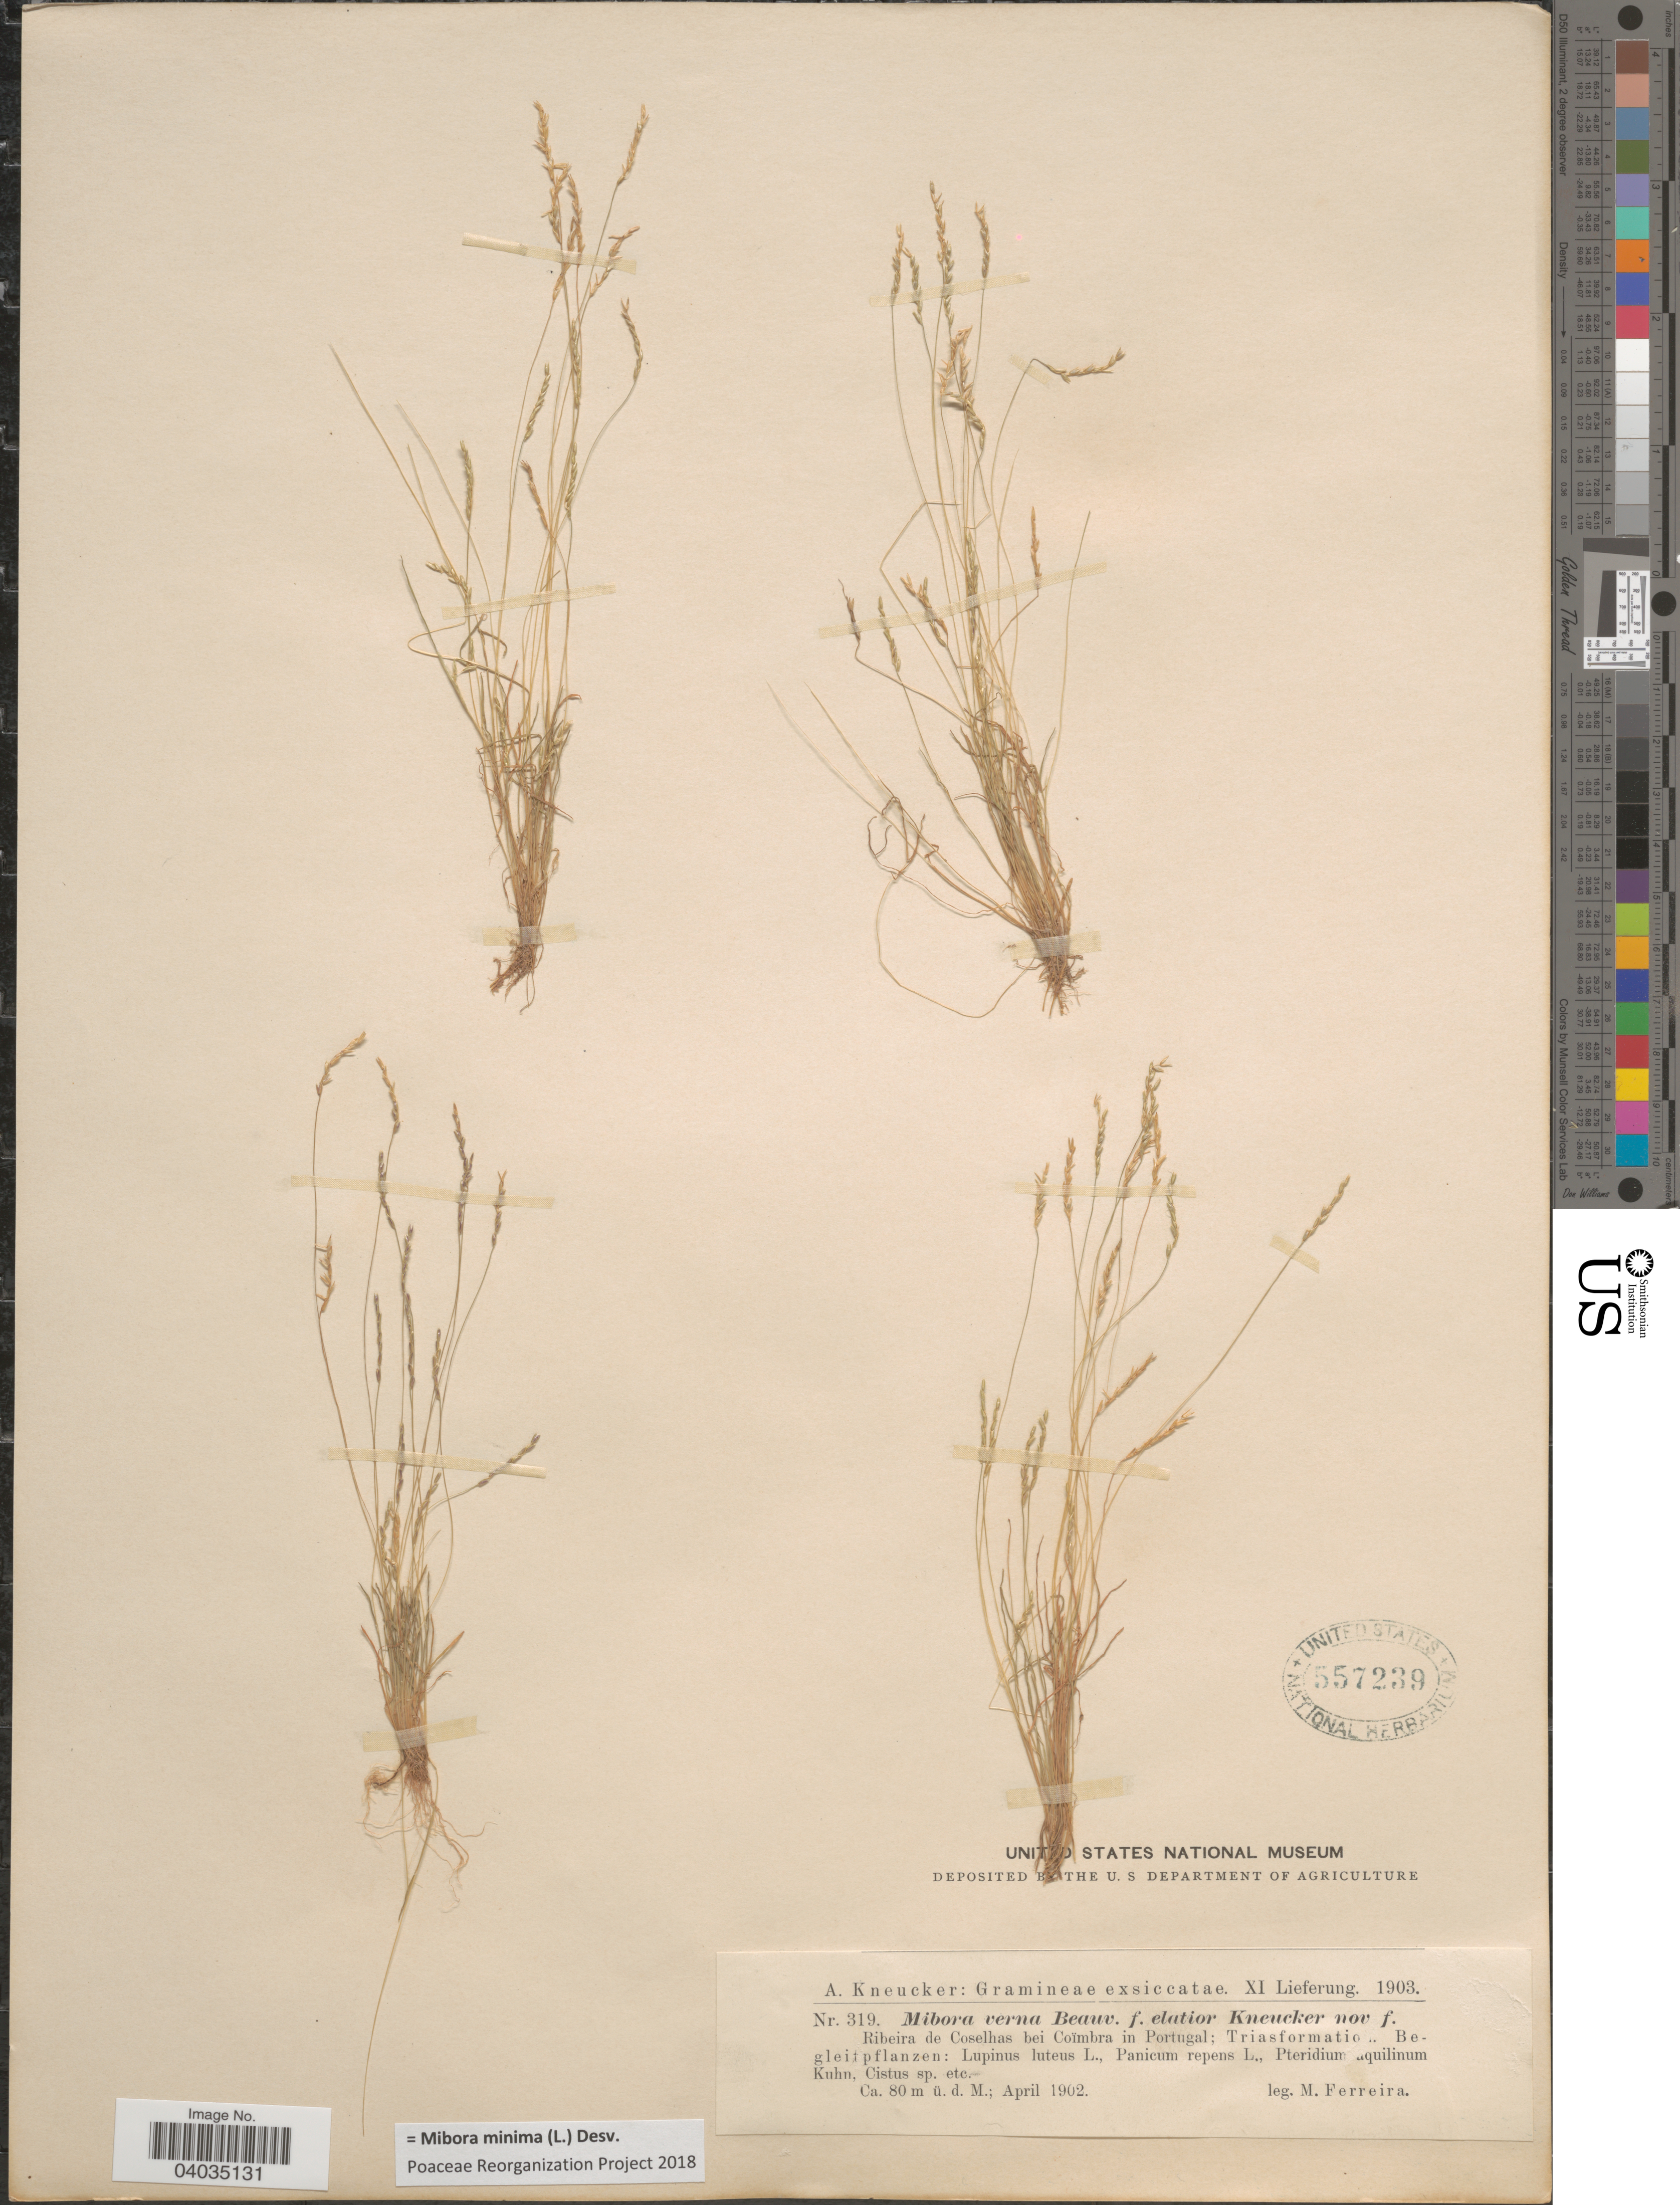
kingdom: Plantae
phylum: Tracheophyta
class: Liliopsida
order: Poales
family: Poaceae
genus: Mibora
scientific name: Mibora minima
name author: (L.) Desv.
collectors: M. Ferreira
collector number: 319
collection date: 1902-04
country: Portugal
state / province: Coimbra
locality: Ribeira de Coselhas bei Coïmbra in Portugal; Triasformatic.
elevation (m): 80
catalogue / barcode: US 557239